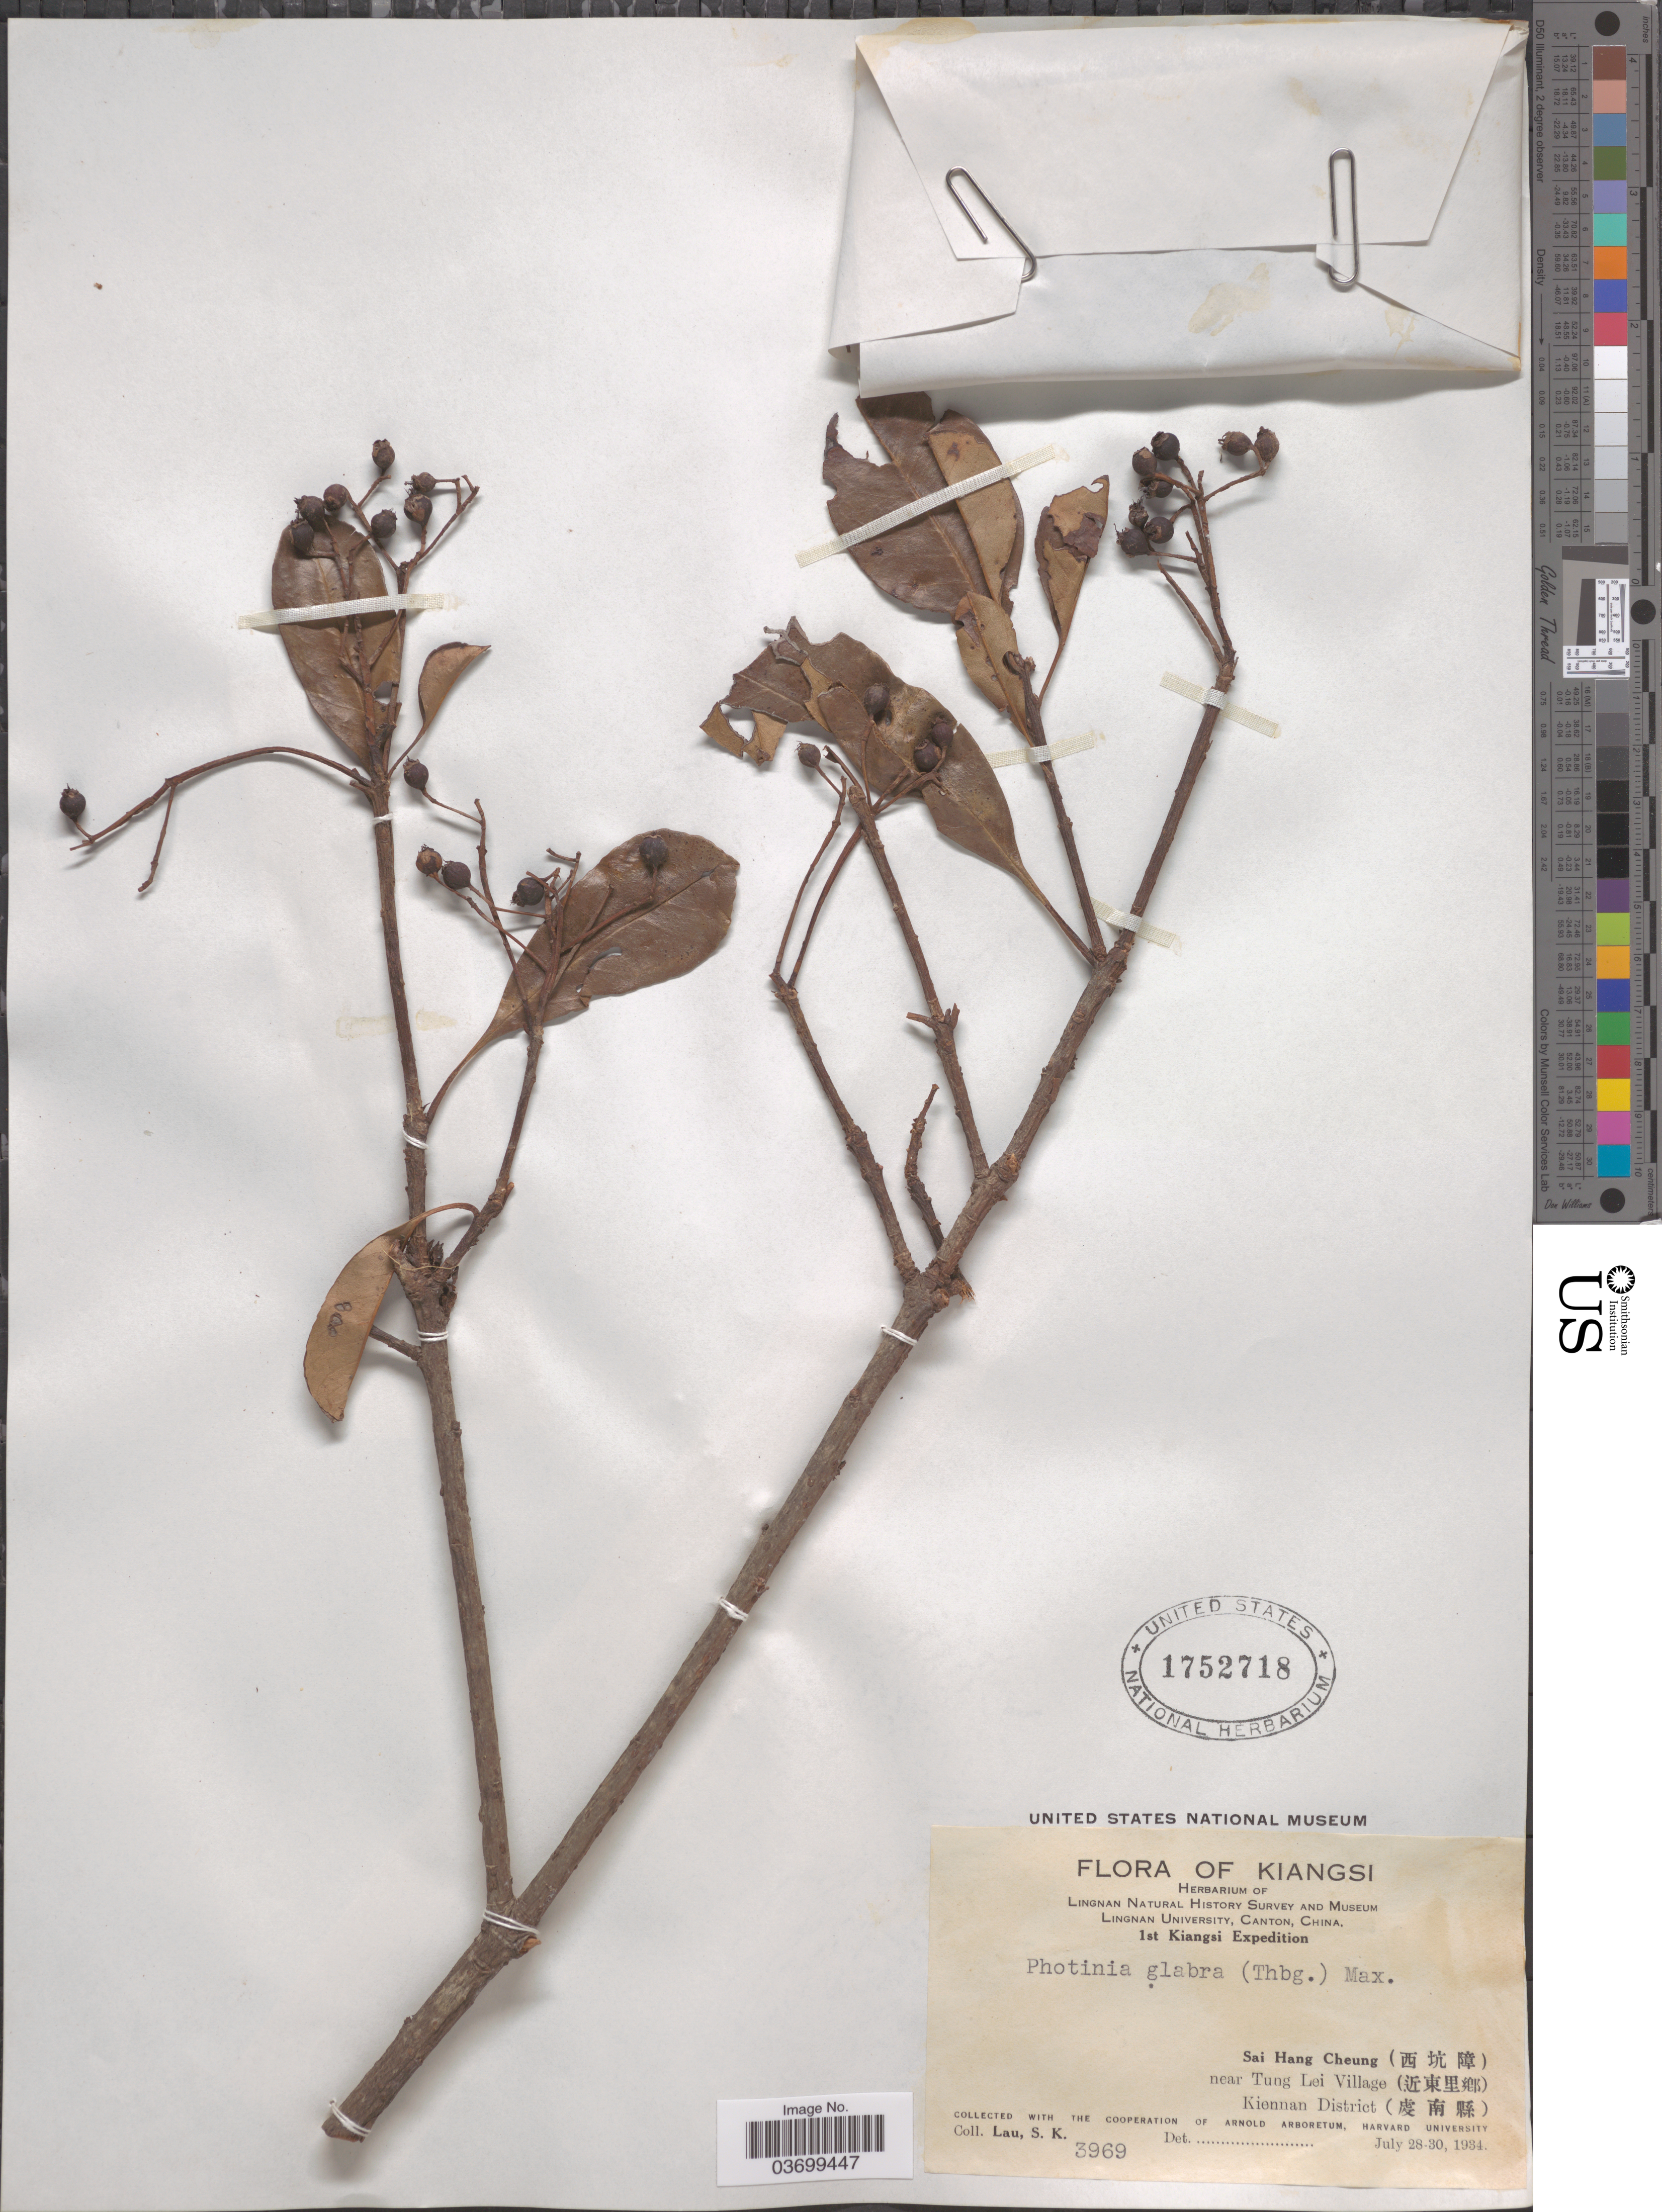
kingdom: Plantae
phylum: Tracheophyta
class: Magnoliopsida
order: Rosales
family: Rosaceae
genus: Photinia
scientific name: Photinia glabra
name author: (Thunb.) Jacob-Makoy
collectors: S. K. Lau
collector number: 3969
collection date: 1934-07-28/1934-07-30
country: China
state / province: Jiangxi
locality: Kiangsi. Sai Hang Cheung (X) near Tung Lei Village (X). Kiennan District (X).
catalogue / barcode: US 1752718